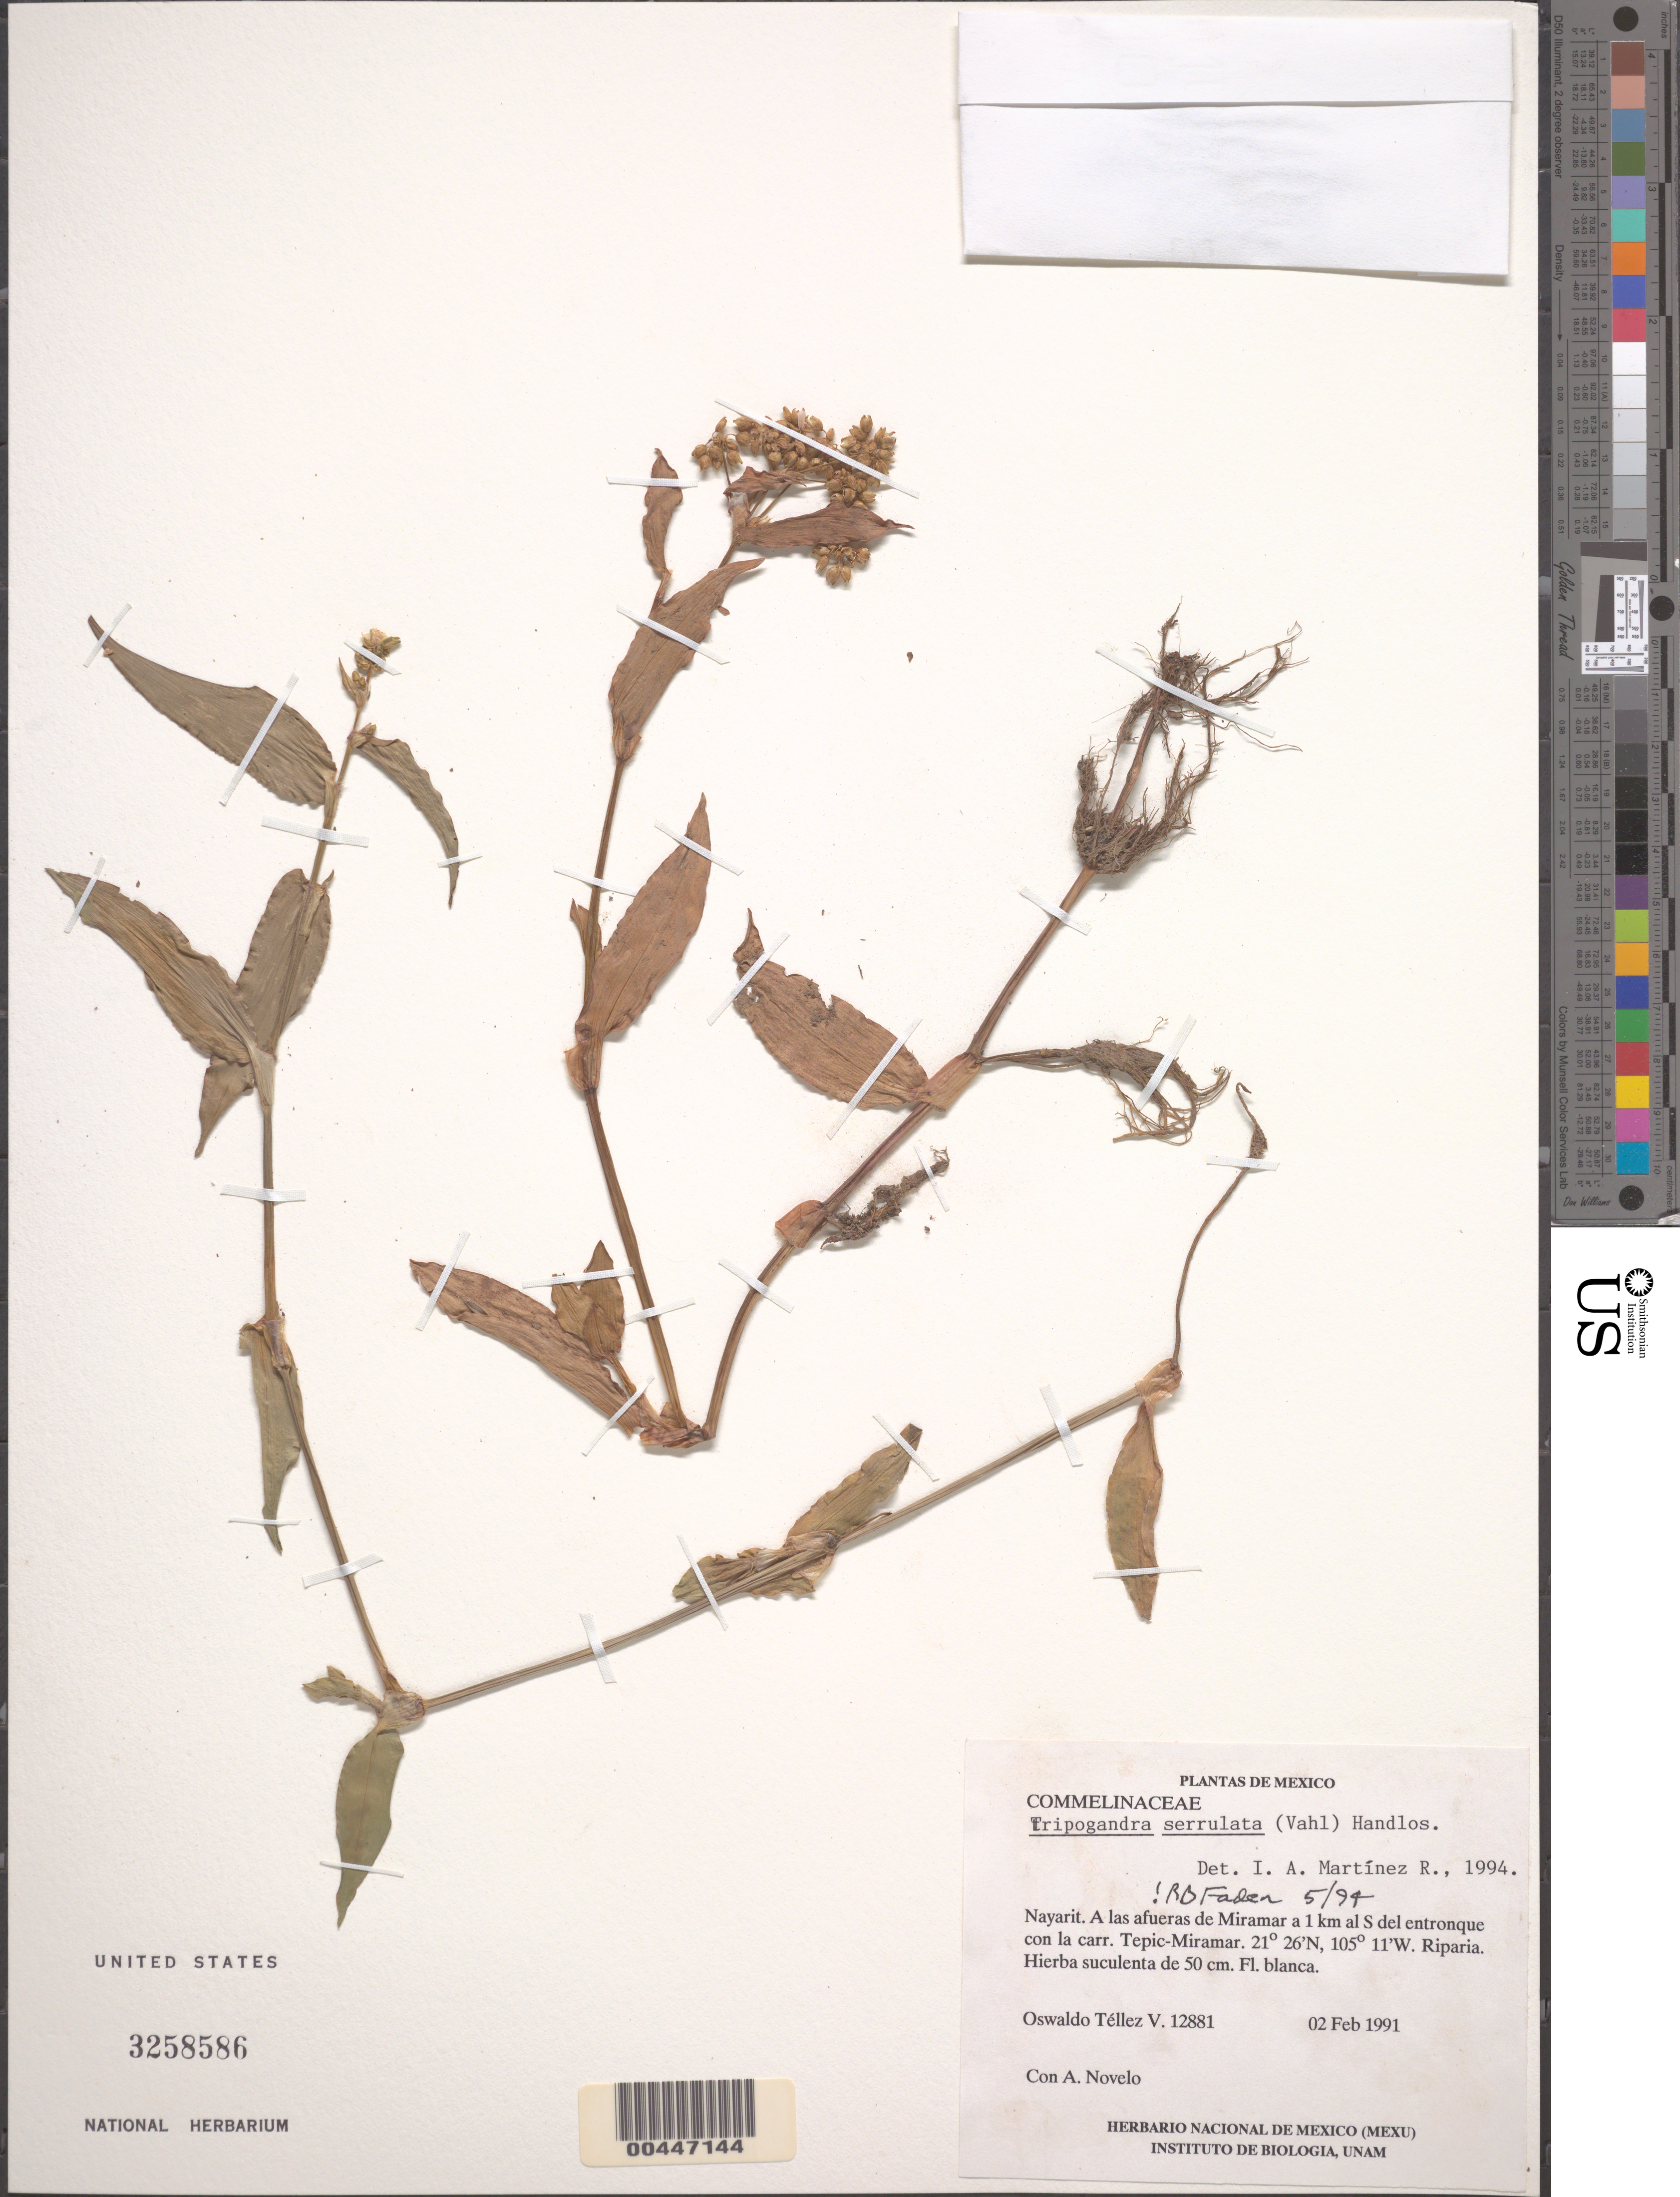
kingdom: Plantae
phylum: Tracheophyta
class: Liliopsida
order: Commelinales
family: Commelinaceae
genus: Tripogandra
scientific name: Tripogandra serrulata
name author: (Vahl) Handlos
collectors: O. Téllez V. & C. Novelo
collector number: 12881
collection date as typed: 02 Feb 1991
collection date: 1991-02-02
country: Mexico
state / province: Nayarit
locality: Miramar, Tepic-miramar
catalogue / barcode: US 3258586